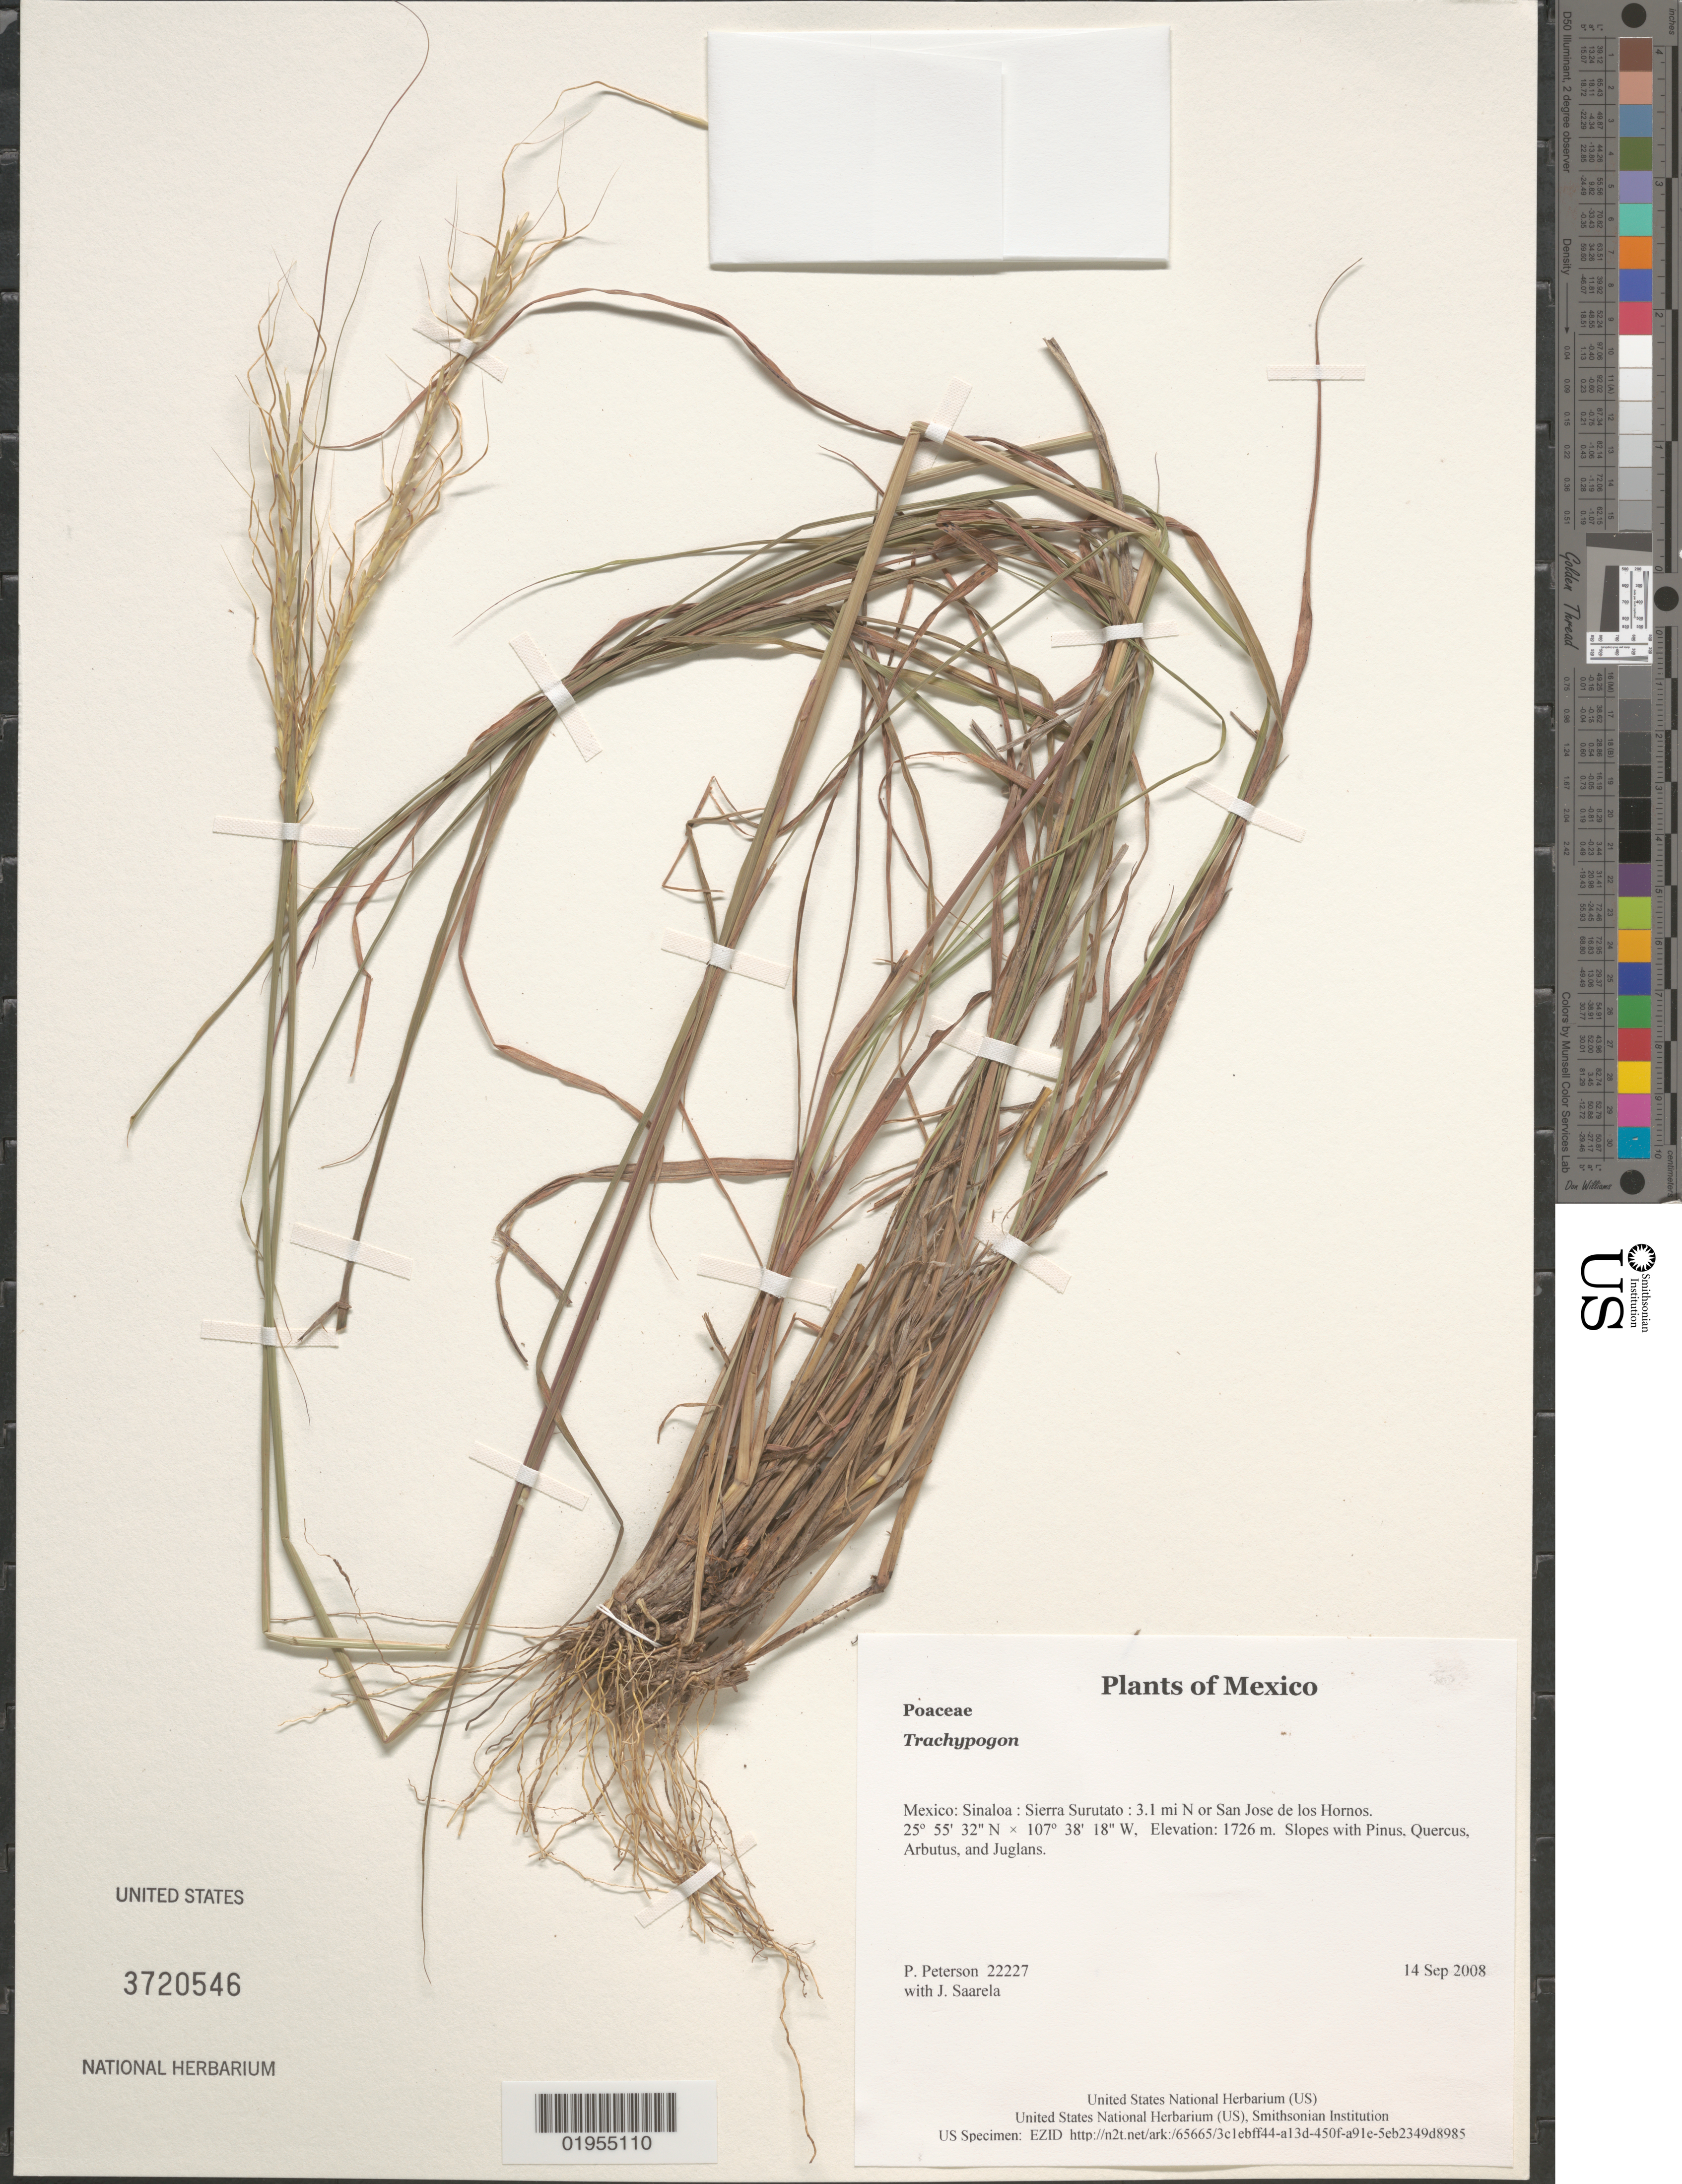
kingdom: Plantae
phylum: Tracheophyta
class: Liliopsida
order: Poales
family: Poaceae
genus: Trachypogon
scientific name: Trachypogon sp.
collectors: P. M. Peterson & J. Saarela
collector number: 22227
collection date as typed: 14 Sep 2008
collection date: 2008-09-14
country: Mexico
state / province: Sinaloa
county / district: Sierra Surutato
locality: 3.1 mi N or San Jose de los Hornos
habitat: Slopes with Pinus, Quercus, Arbutus, and Juglans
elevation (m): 1726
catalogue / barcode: US 3720546